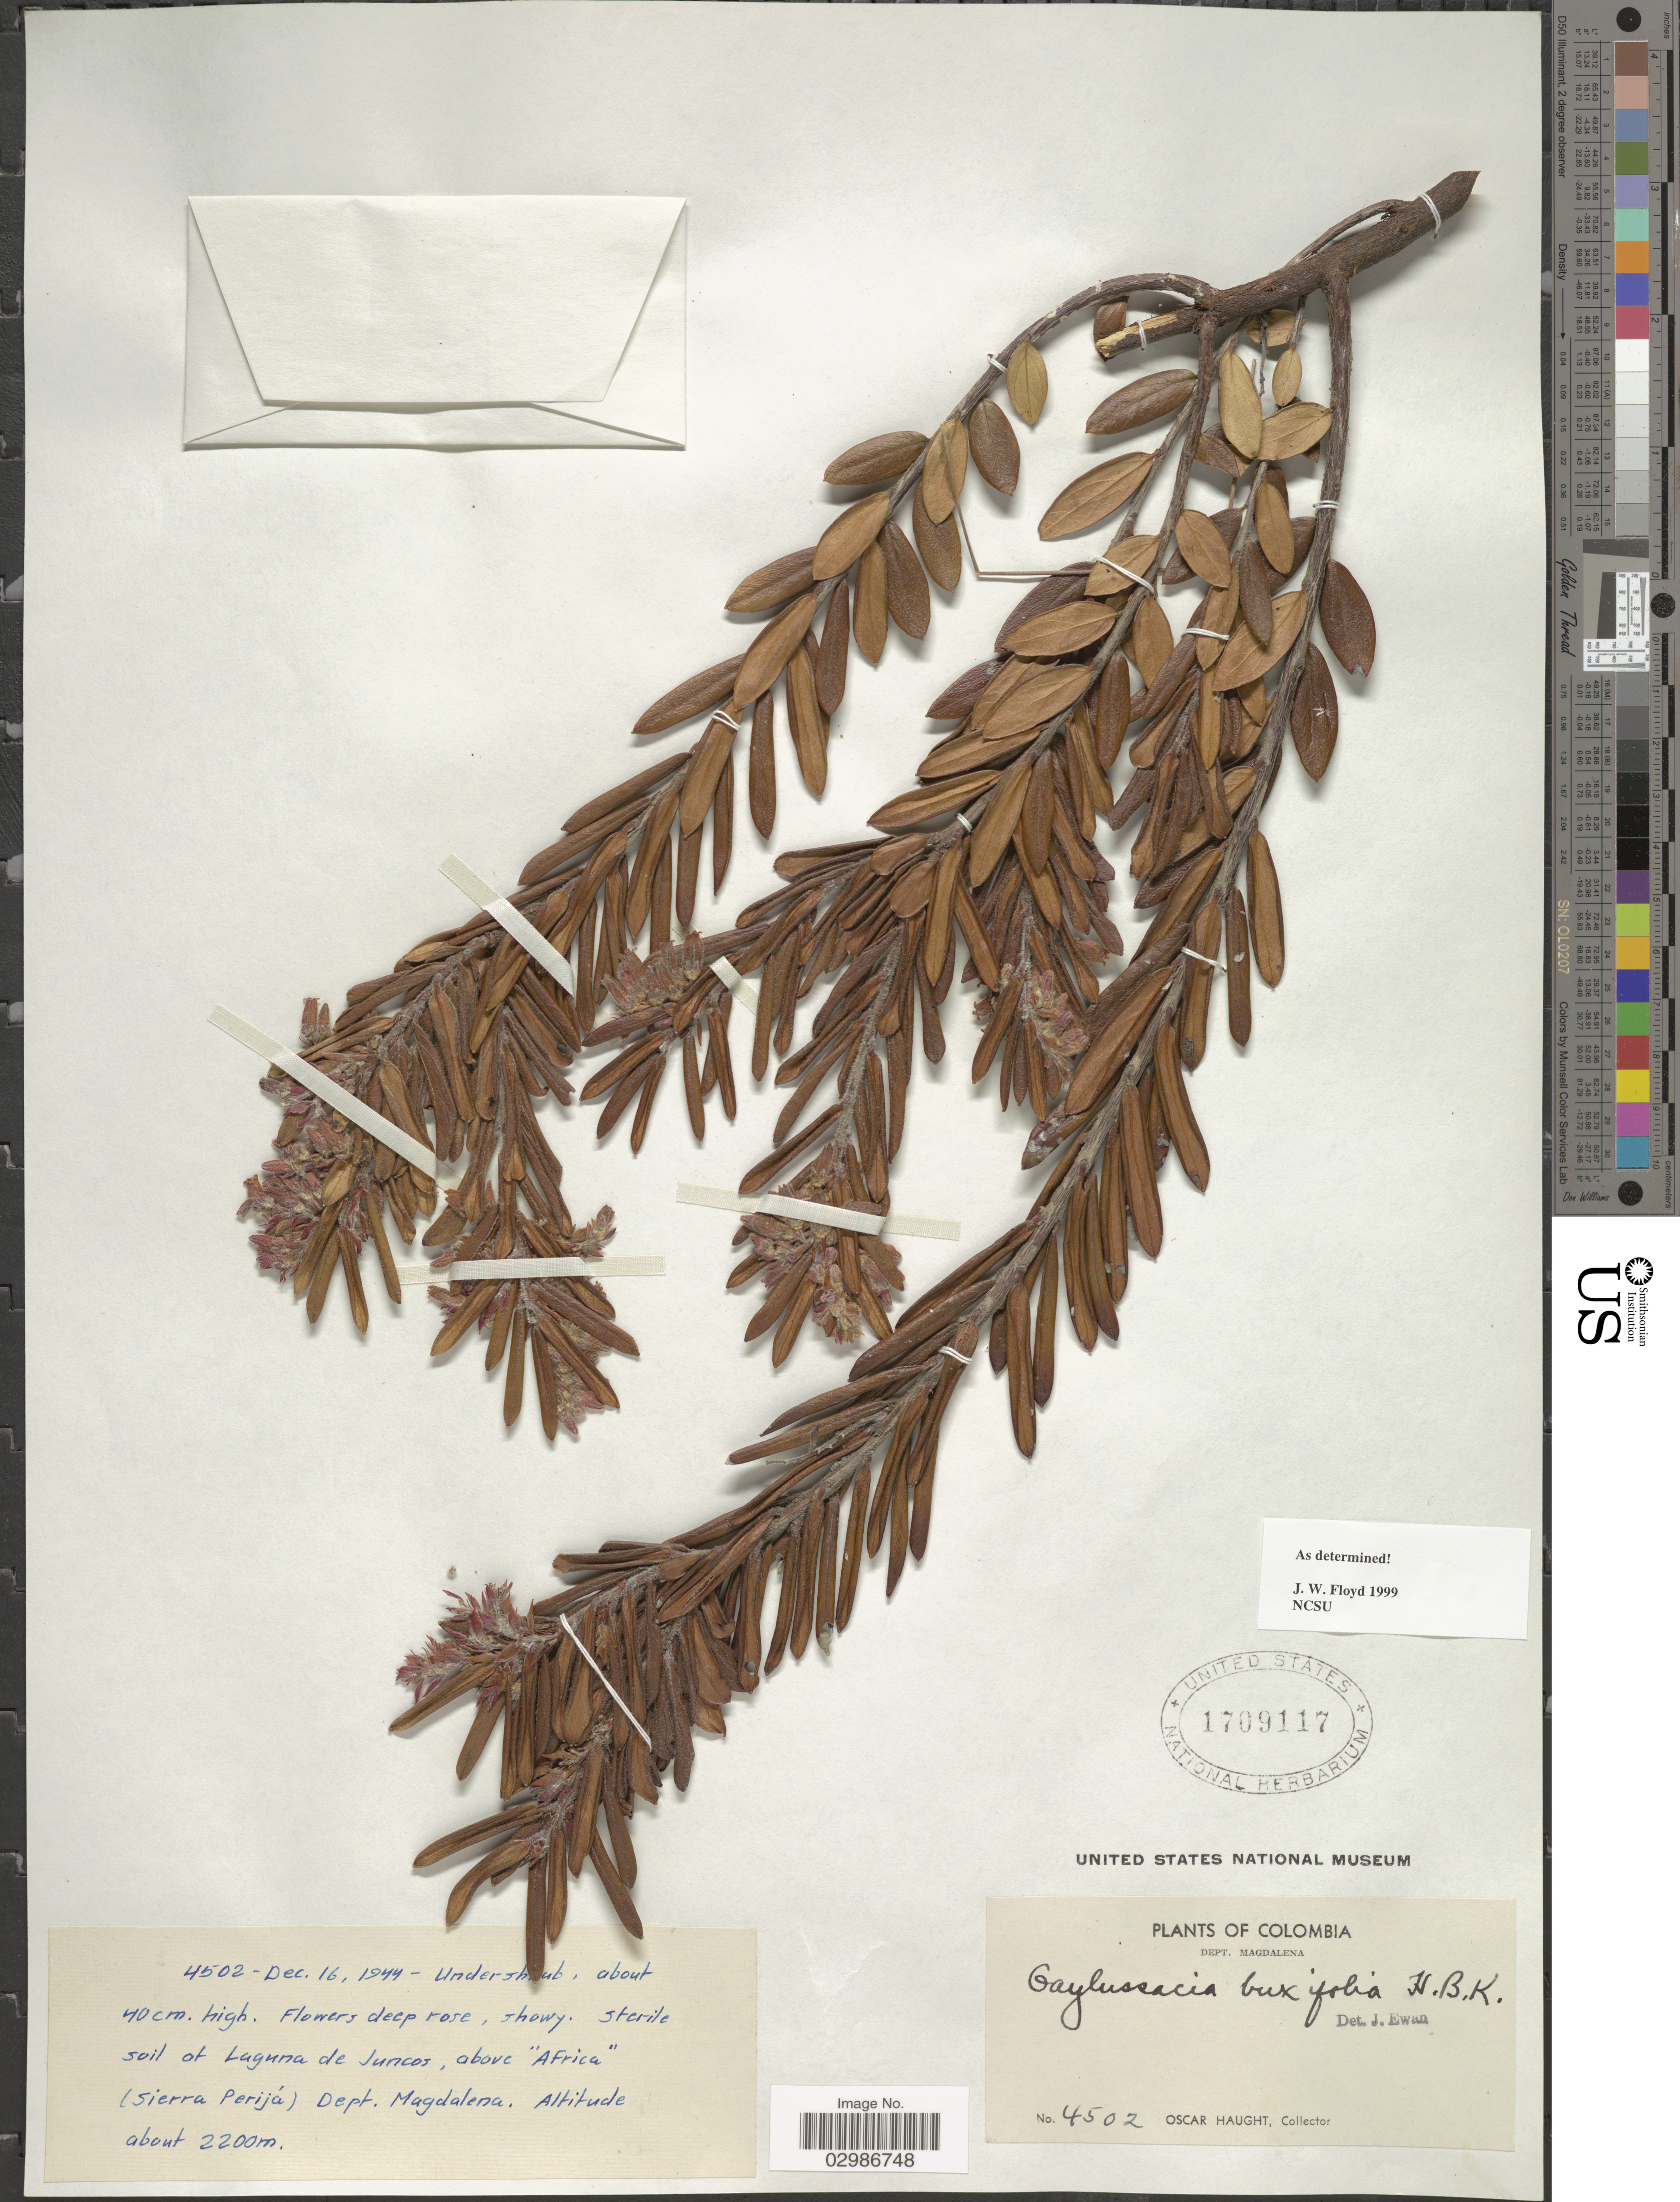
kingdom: Plantae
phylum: Tracheophyta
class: Magnoliopsida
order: Ericales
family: Ericaceae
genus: Gaylussacia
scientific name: Gaylussacia buxifolia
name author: Kunth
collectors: O. L. Haught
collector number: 4502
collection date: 1944-12-16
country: Colombia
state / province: Magdalena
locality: Sterile soil of Laguna de Juncos, above "Africa" (Sierra Perijá), Dept. Magdalena.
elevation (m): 2200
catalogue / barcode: US 1709117